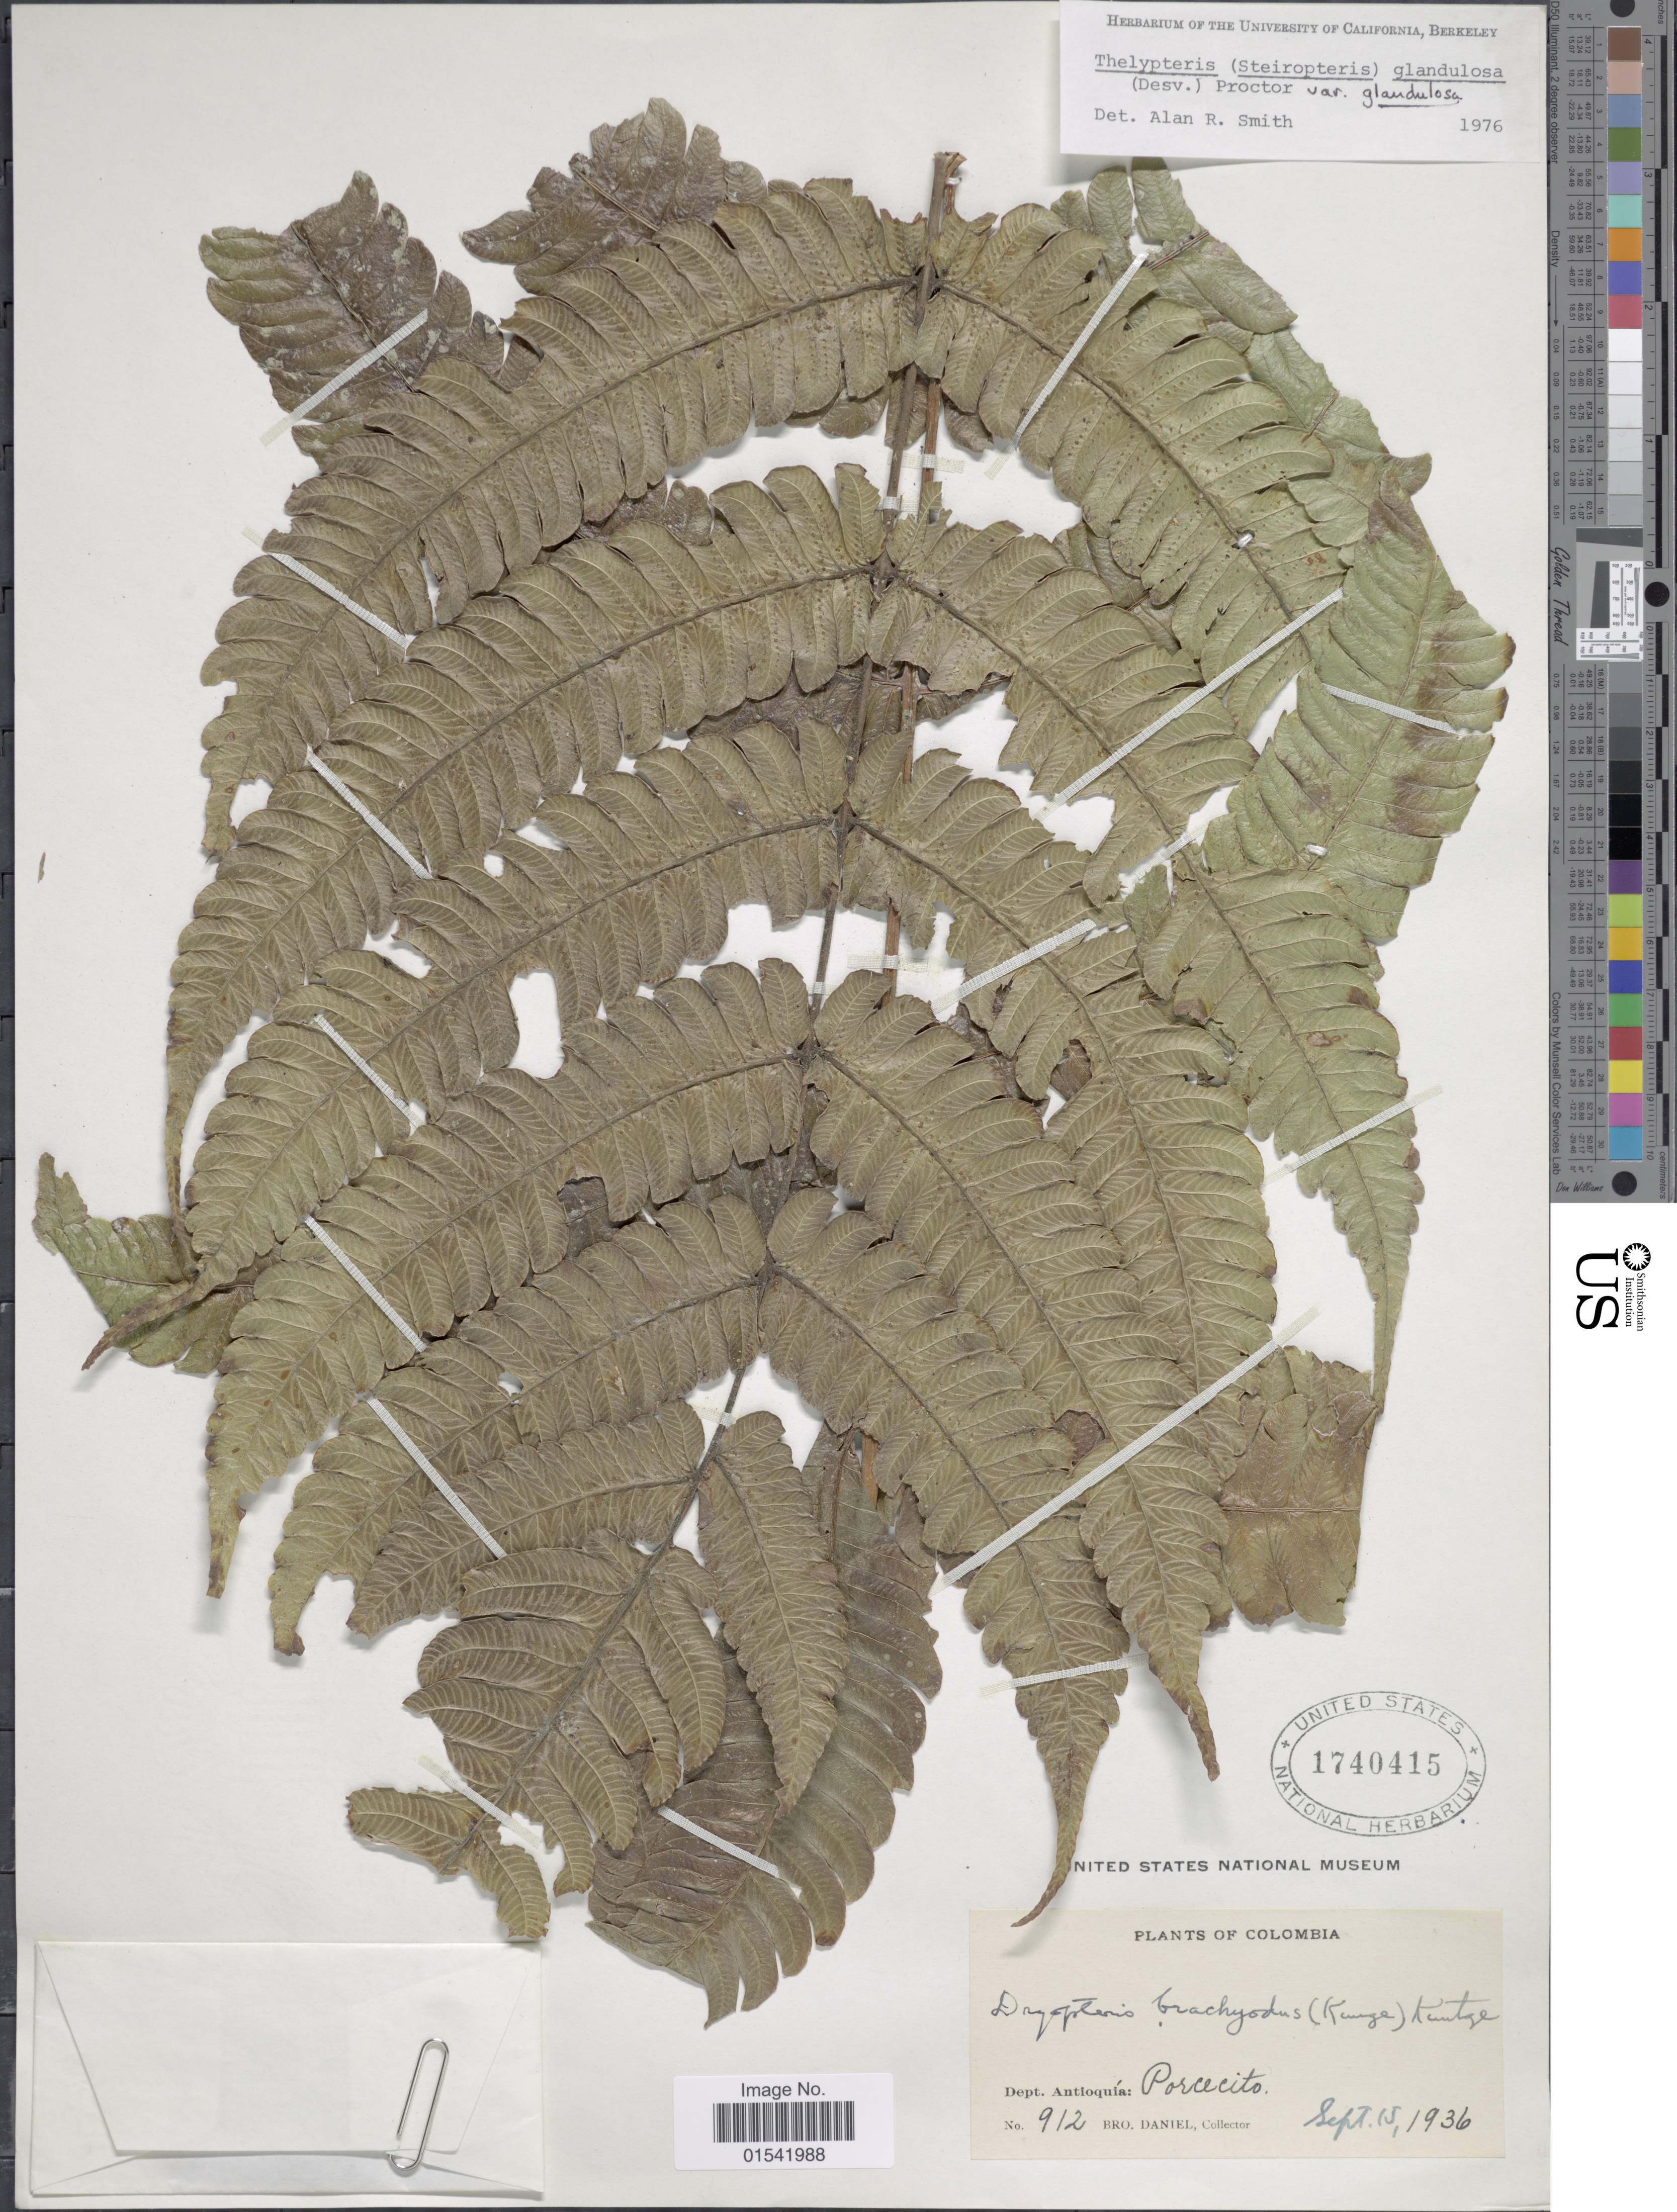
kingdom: Plantae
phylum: Tracheophyta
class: Polypodiopsida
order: Polypodiales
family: Thelypteridaceae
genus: Steiropteris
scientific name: Steiropteris glandulosa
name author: (Hook. f.) Pic. Serm.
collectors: Bro. Daniel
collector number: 912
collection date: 1936-09-15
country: Colombia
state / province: Antioquia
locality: Porcecito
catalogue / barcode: US 1740415